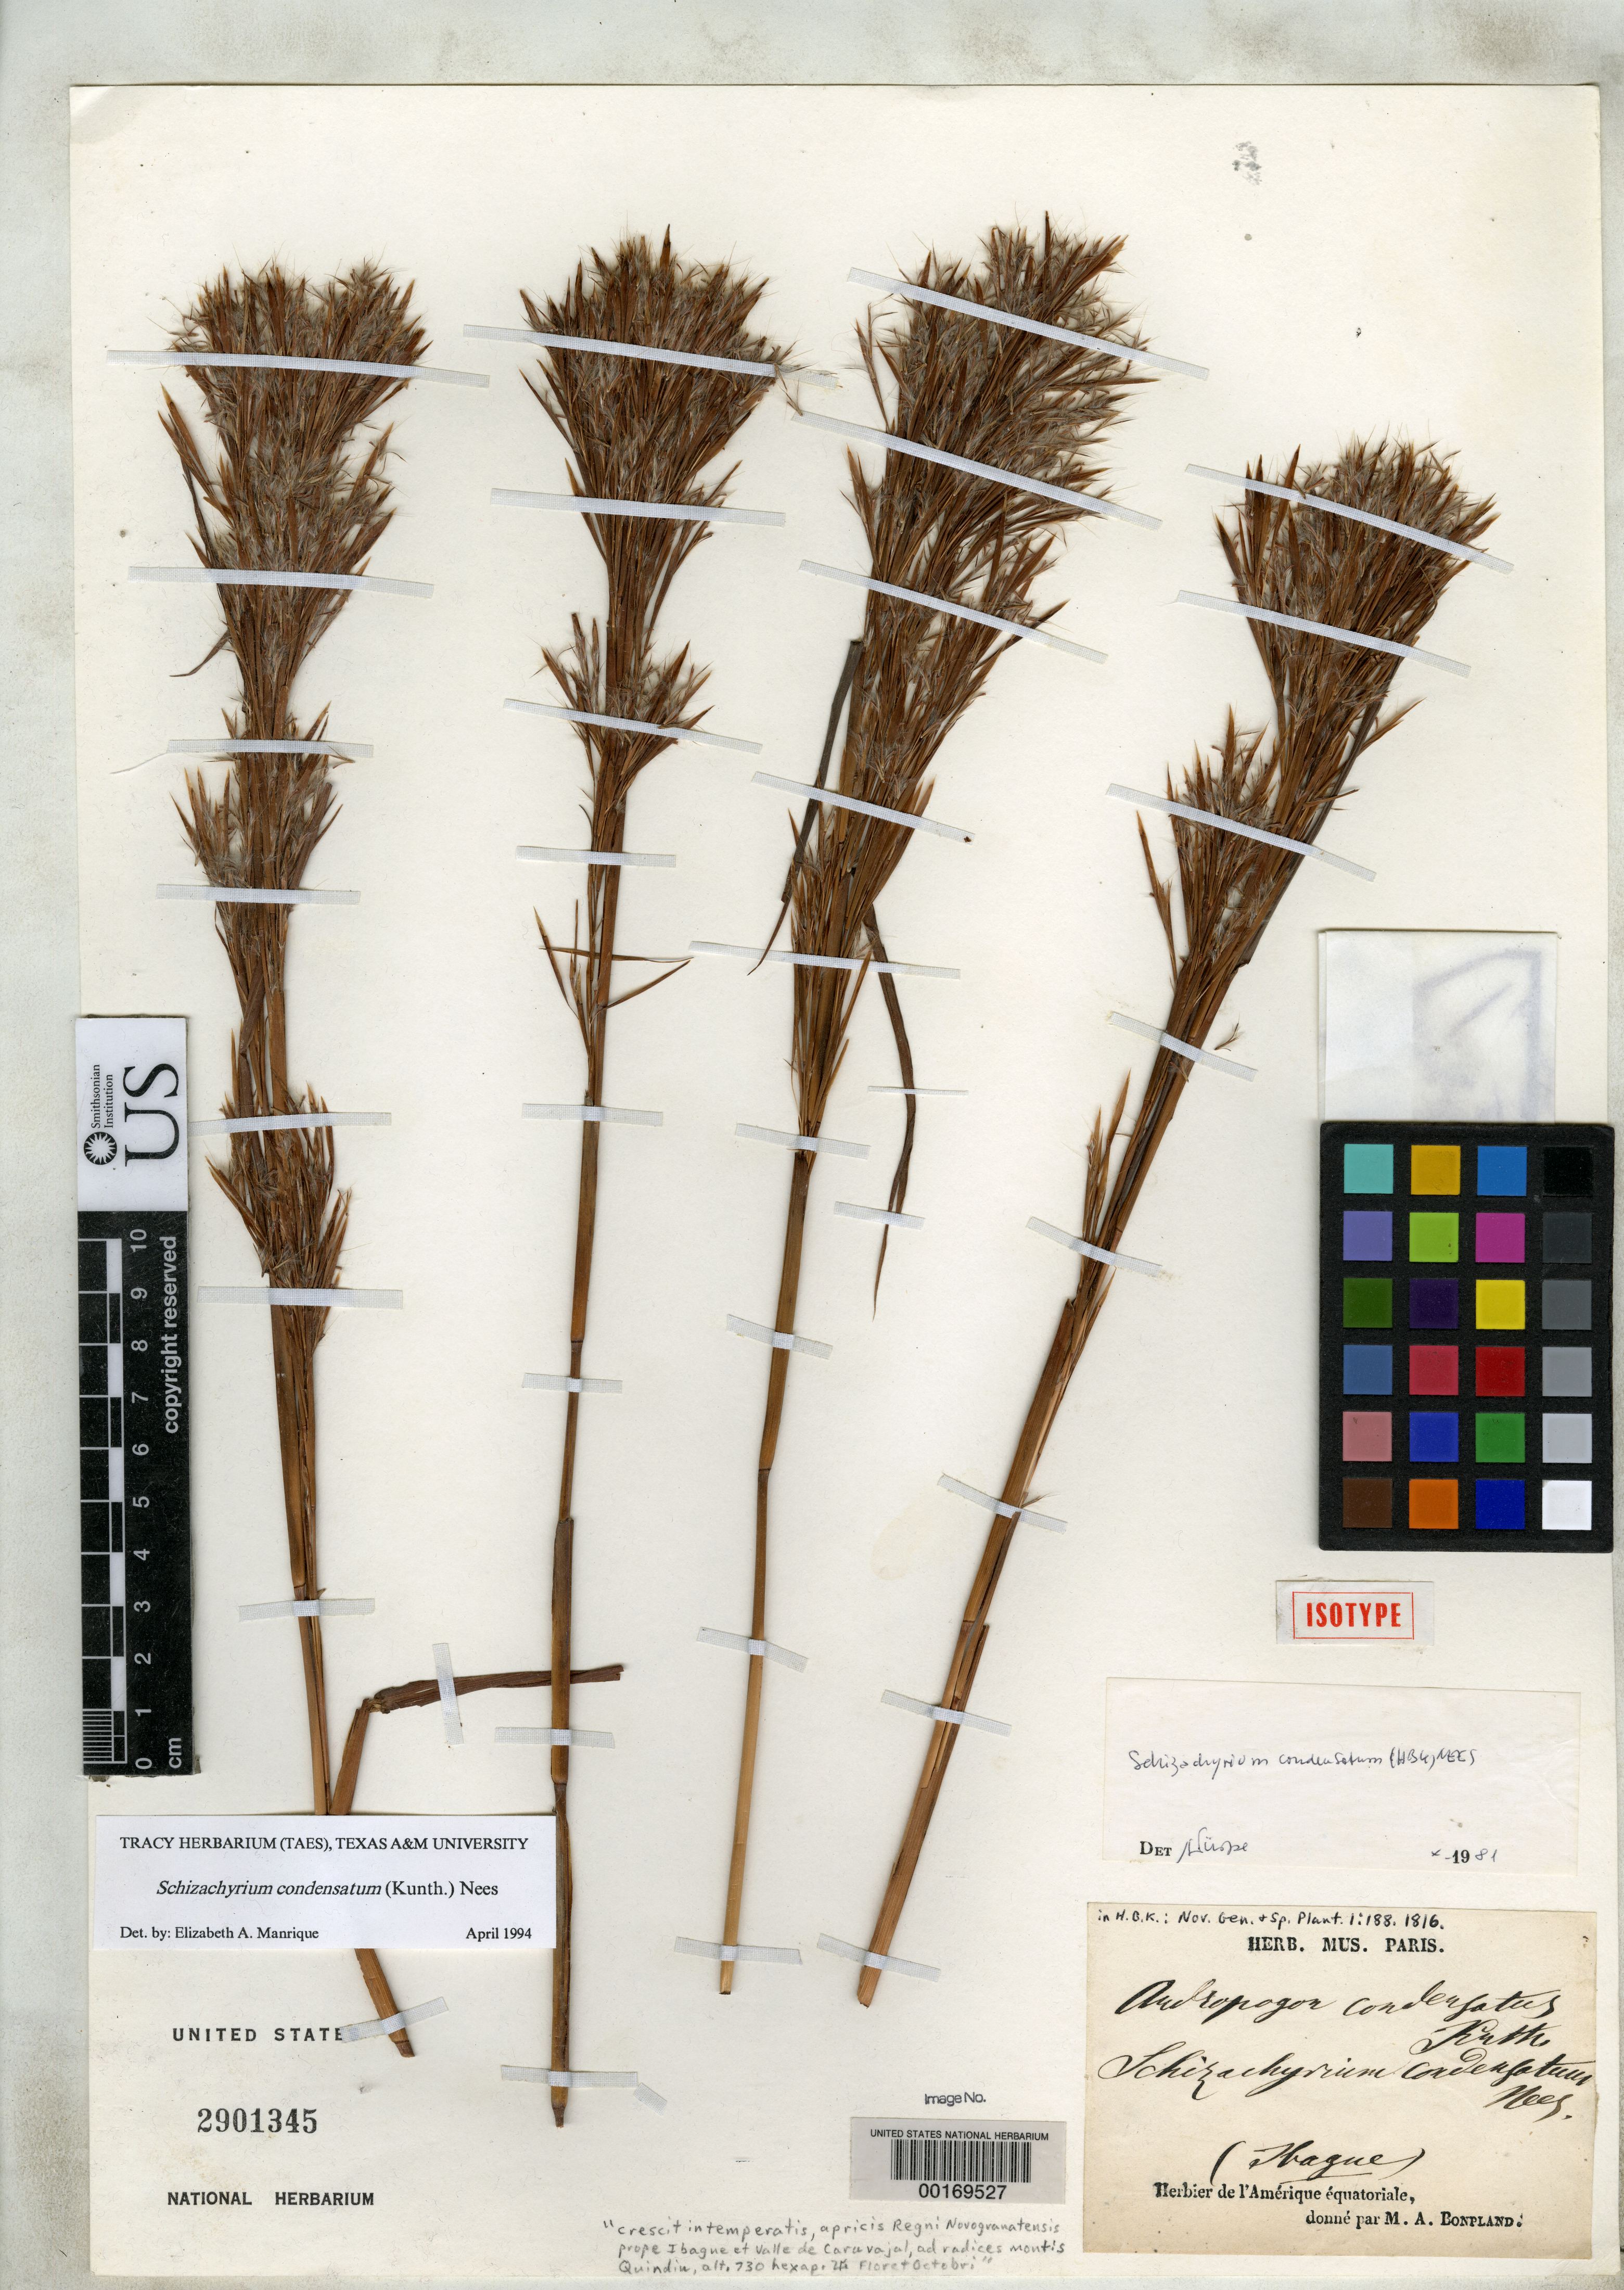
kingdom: Plantae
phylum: Tracheophyta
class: Liliopsida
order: Poales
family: Poaceae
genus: Andropogon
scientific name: Andropogon condensatus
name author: Kunth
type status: Isotype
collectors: A. J. A. Bonpland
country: Colombia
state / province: Tolima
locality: Ibague and Valle de Caravajal, montis Quindin.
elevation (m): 1335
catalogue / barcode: US 2901345